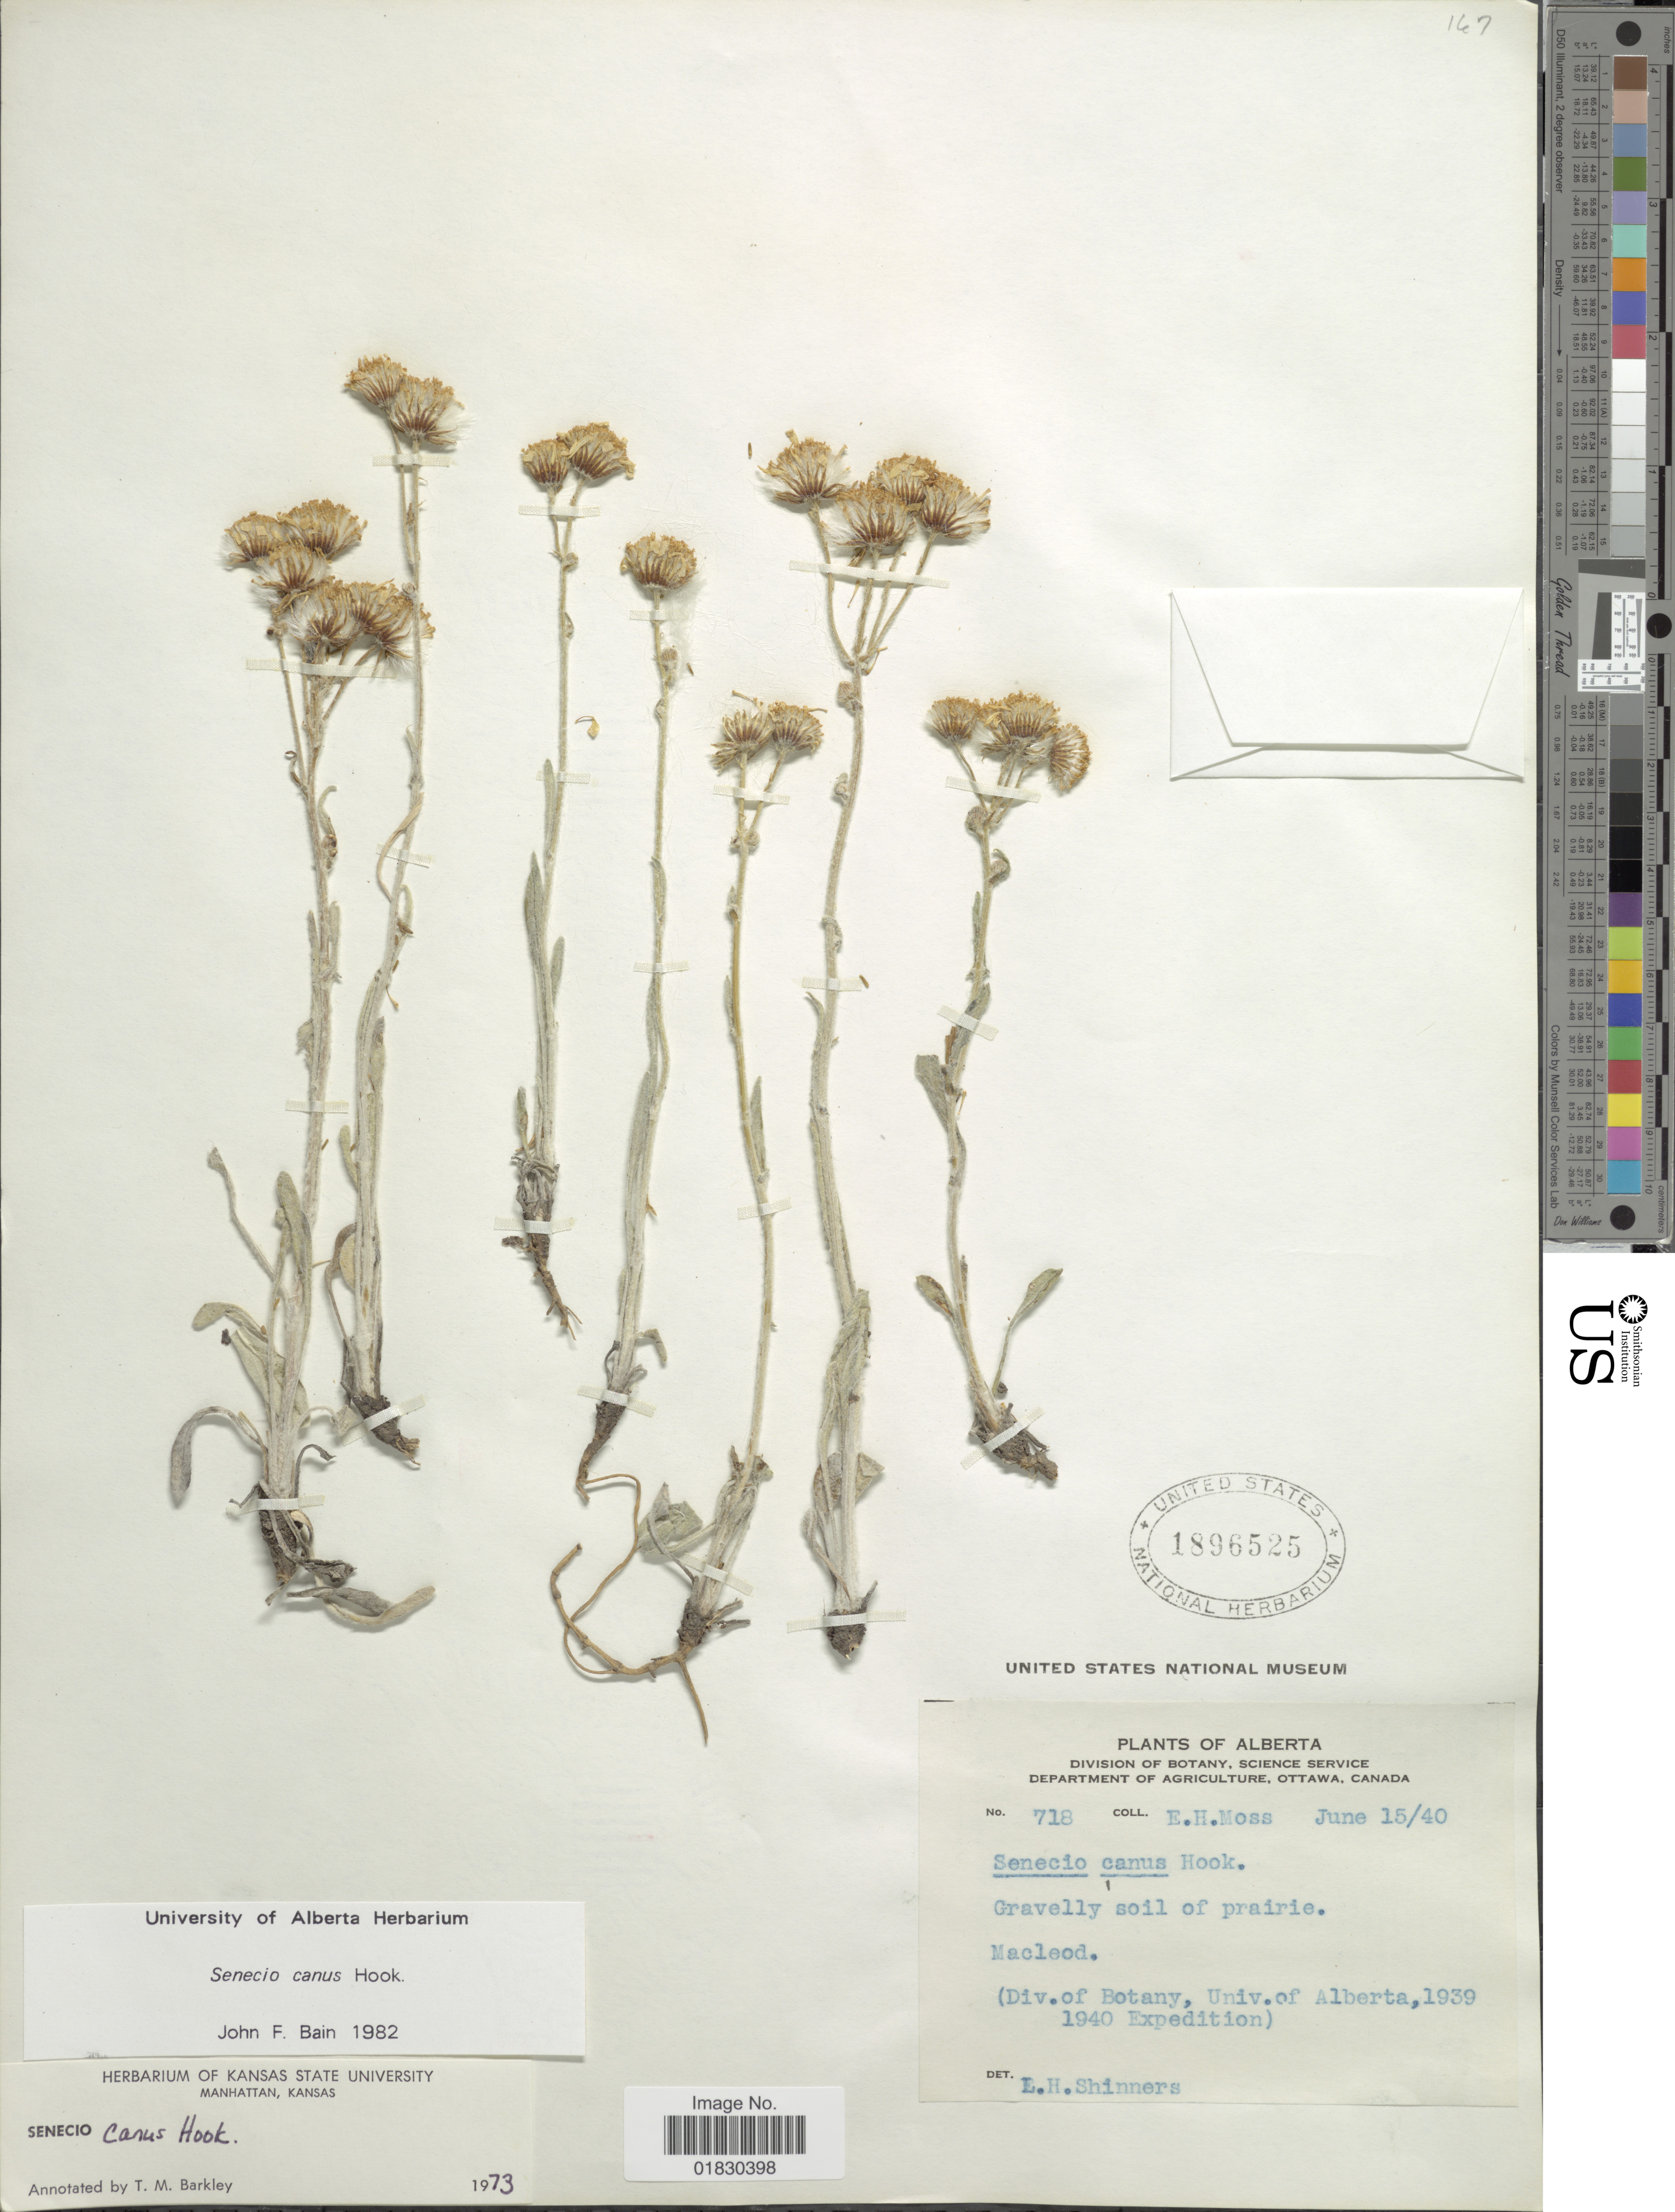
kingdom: Plantae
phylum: Tracheophyta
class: Magnoliopsida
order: Asterales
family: Asteraceae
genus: Packera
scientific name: Packera cana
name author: (Hook.) W.A. Weber & Á. Löve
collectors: E. Moss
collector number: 718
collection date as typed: Transcribed d/m/y: 15/6/40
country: Canada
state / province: Alberta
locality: Macleod.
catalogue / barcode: US 1896525